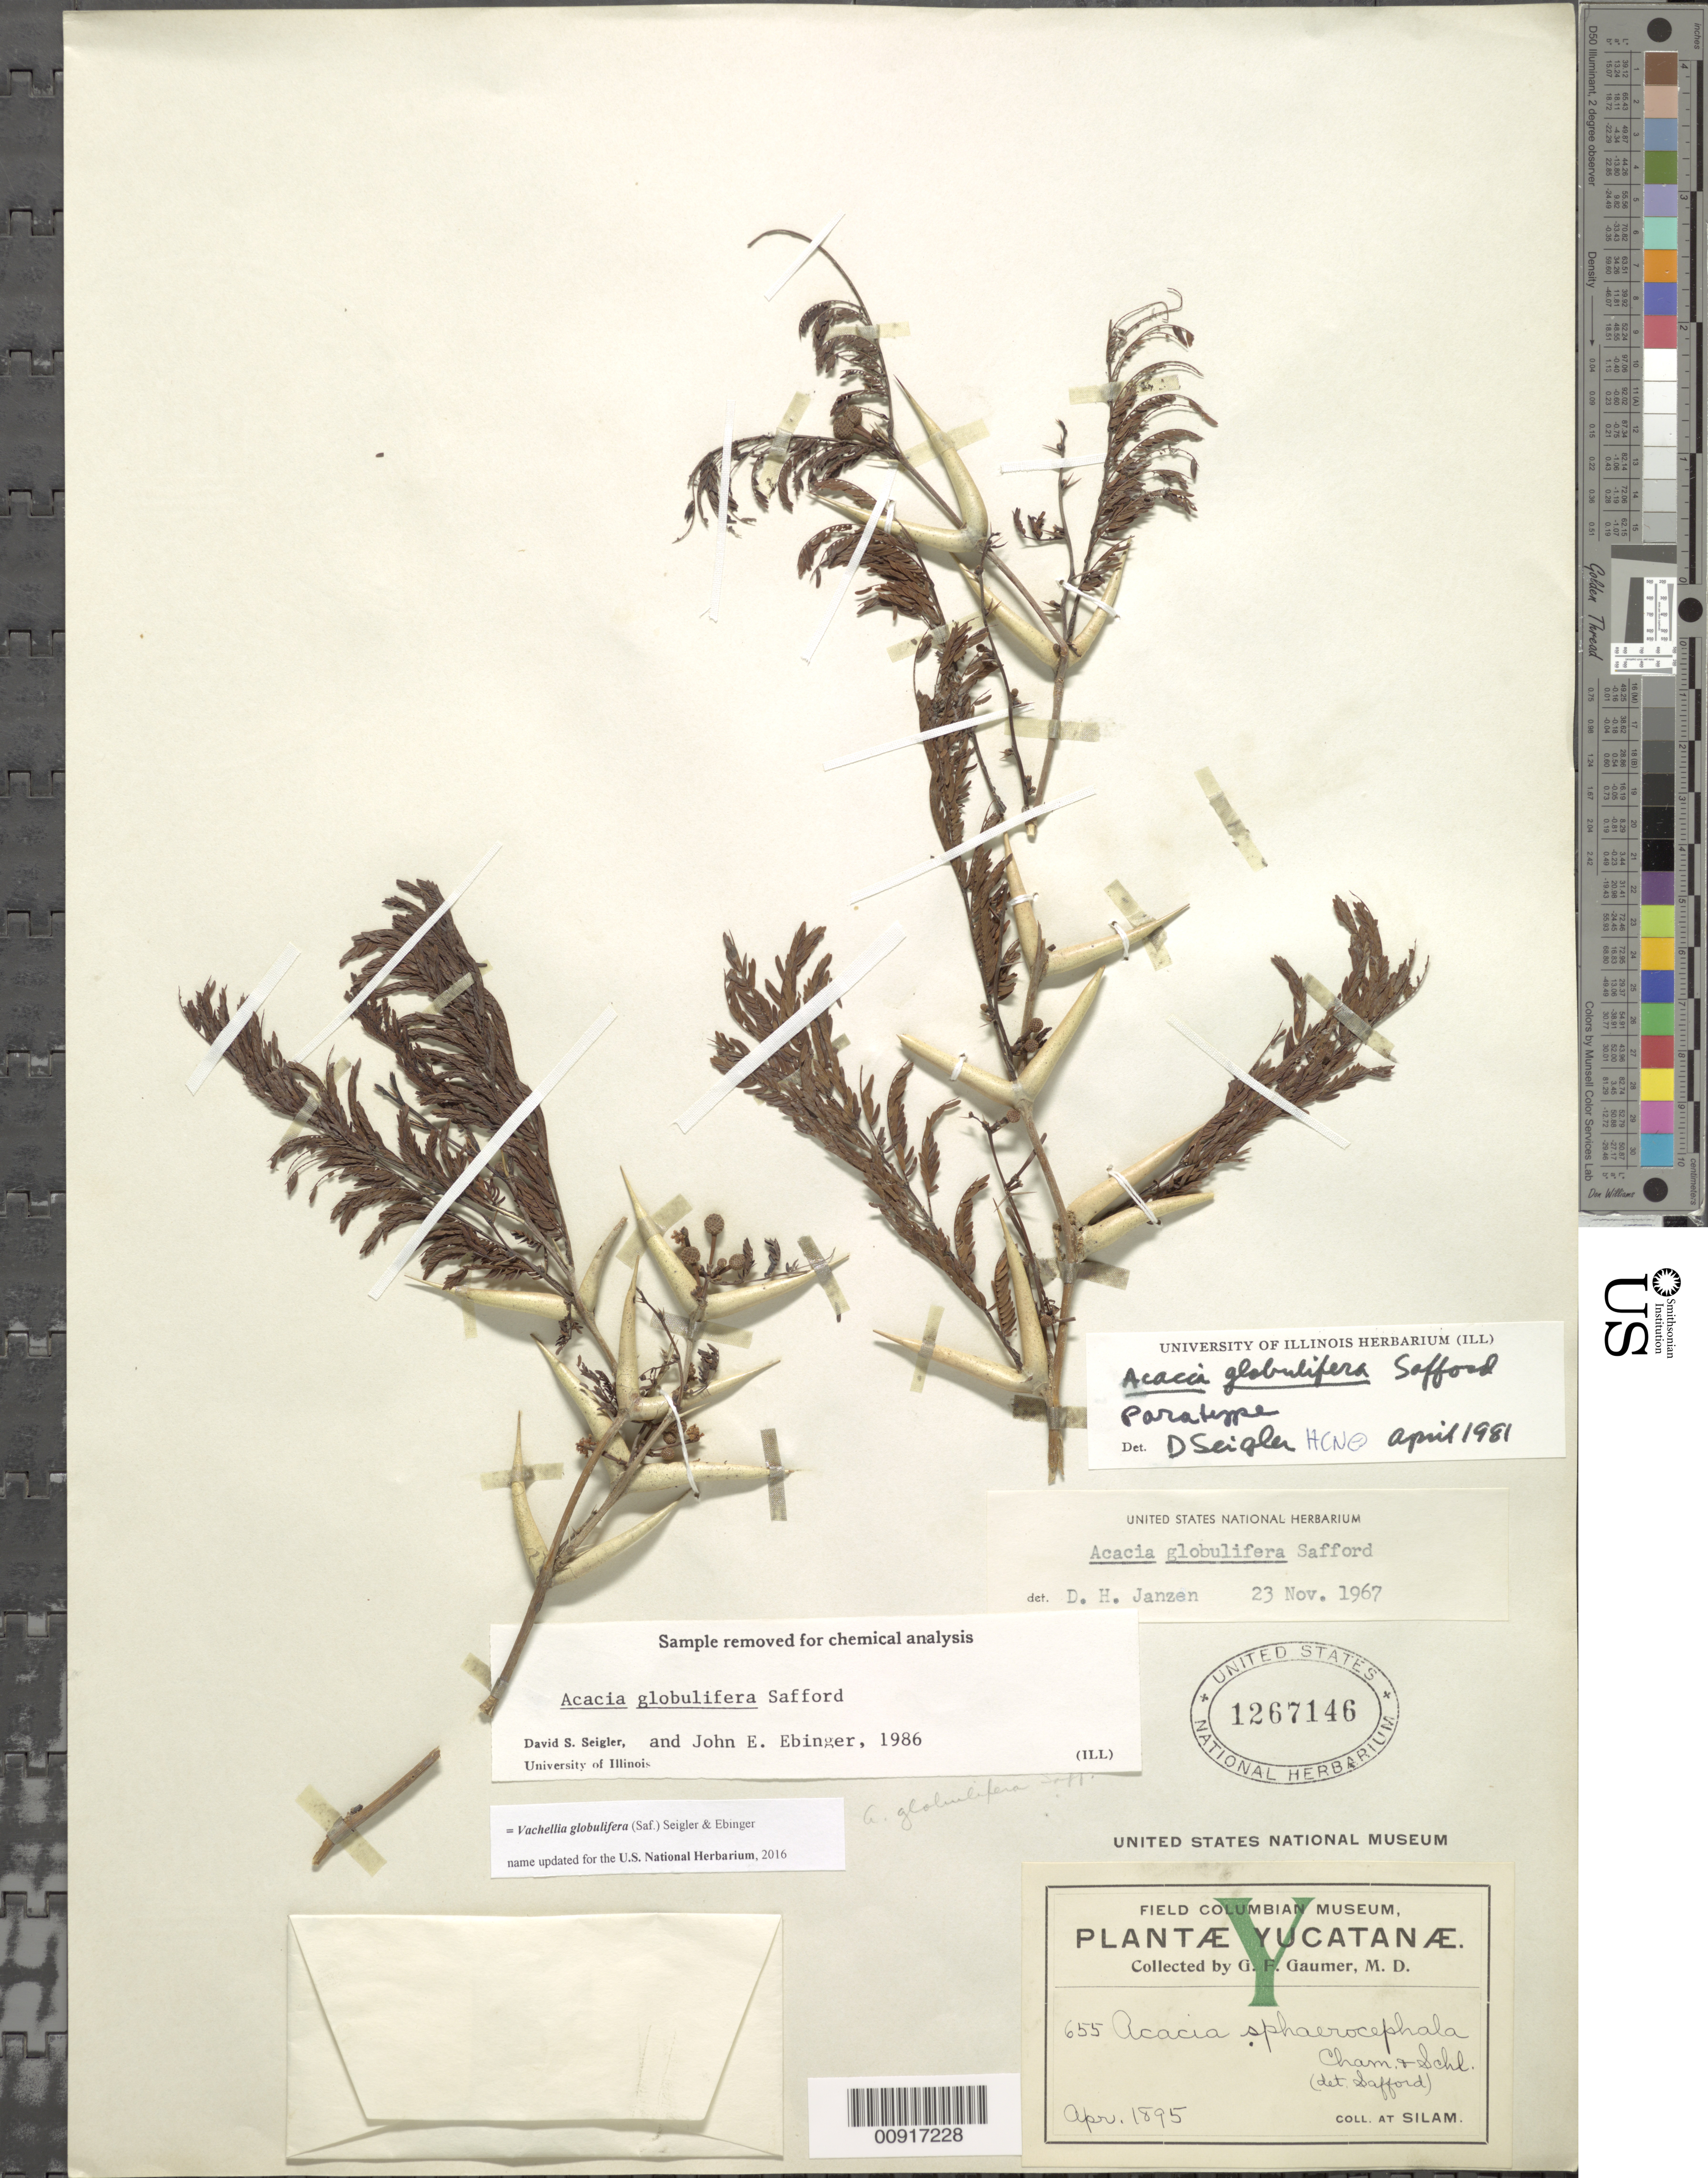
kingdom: Plantae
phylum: Tracheophyta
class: Magnoliopsida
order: Fabales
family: Fabaceae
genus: Vachellia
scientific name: Vachellia globulifera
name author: (Saff.) Seigler & Ebinger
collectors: G. F. Gaumer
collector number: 655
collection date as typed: Apr 1895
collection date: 1895-04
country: Mexico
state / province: Yucatán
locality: Silam, Yucatán.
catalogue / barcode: US 1267146